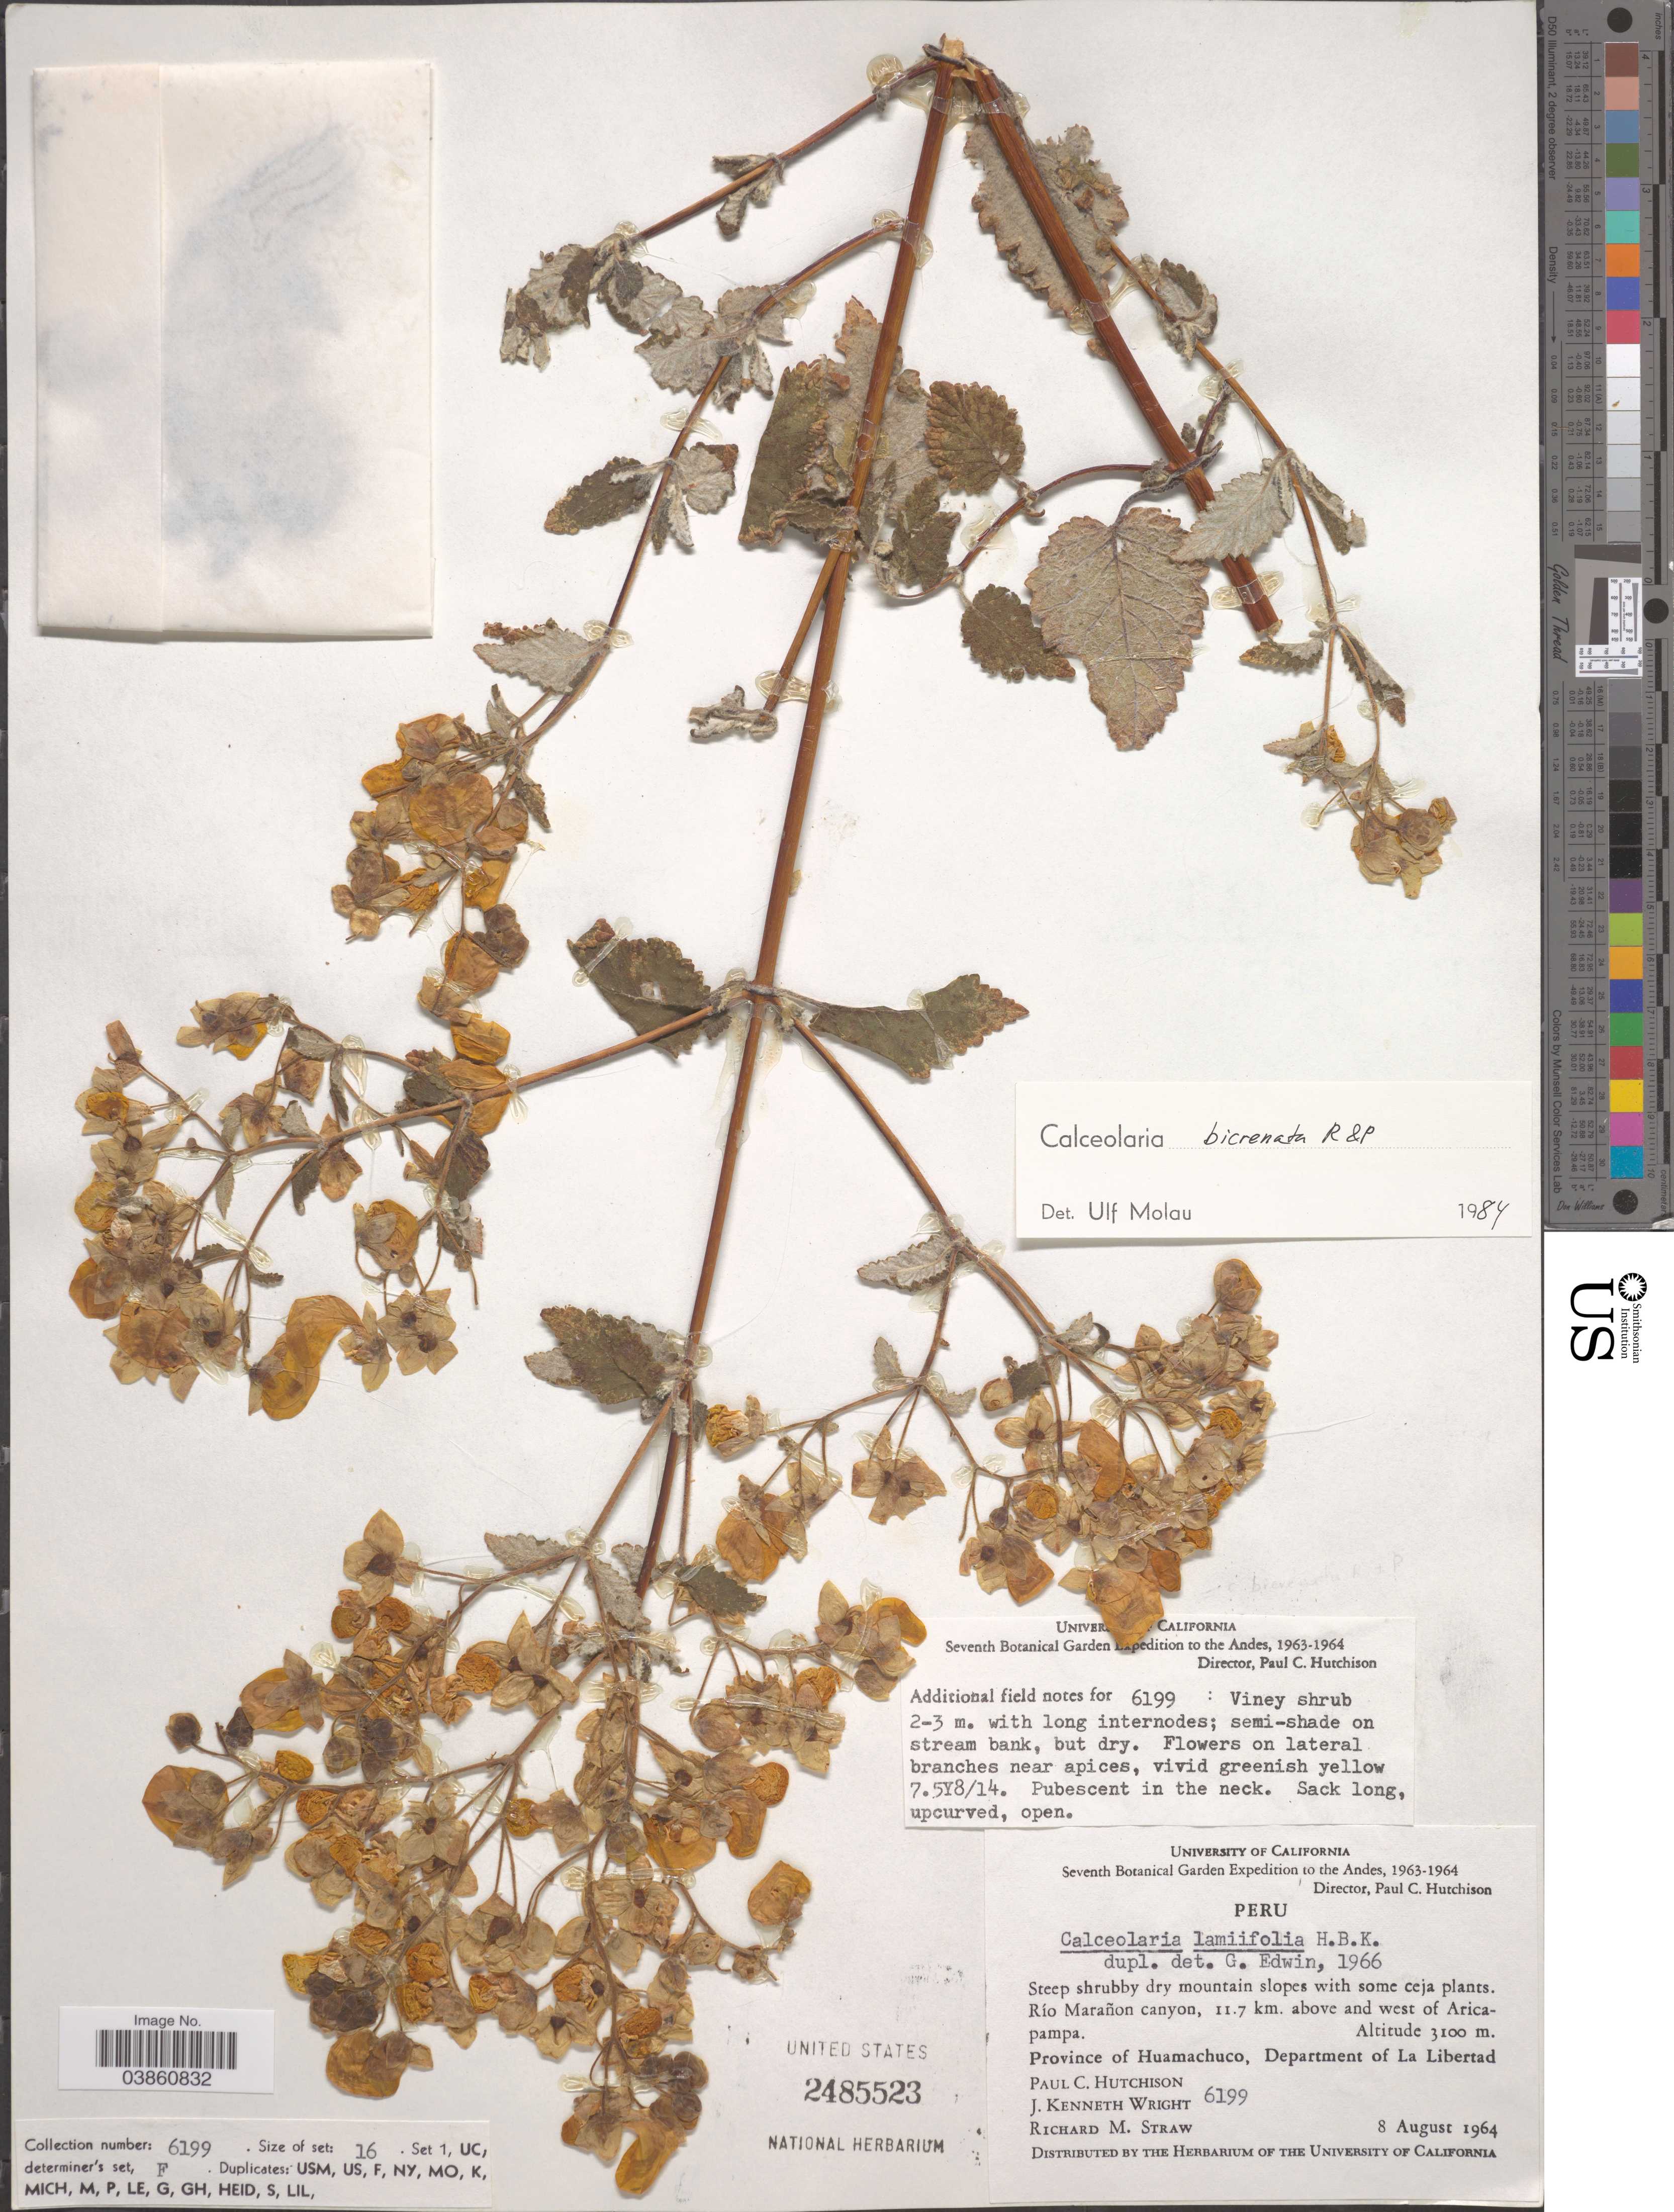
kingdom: Plantae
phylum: Tracheophyta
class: Magnoliopsida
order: Lamiales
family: Calceolariaceae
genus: Calceolaria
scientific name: Calceolaria bicrenata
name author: Ruiz & Pav.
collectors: P. C. Hutchison, J. K. Wright & R. M. Straw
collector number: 6199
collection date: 1964-08-08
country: Peru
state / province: La Libertad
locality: The Andes. Río Marañon canyon, 11.7 km. above and west of Aricapampa. Province of Huamachuco, Department of La Libertad.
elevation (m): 3100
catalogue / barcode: US 2485523